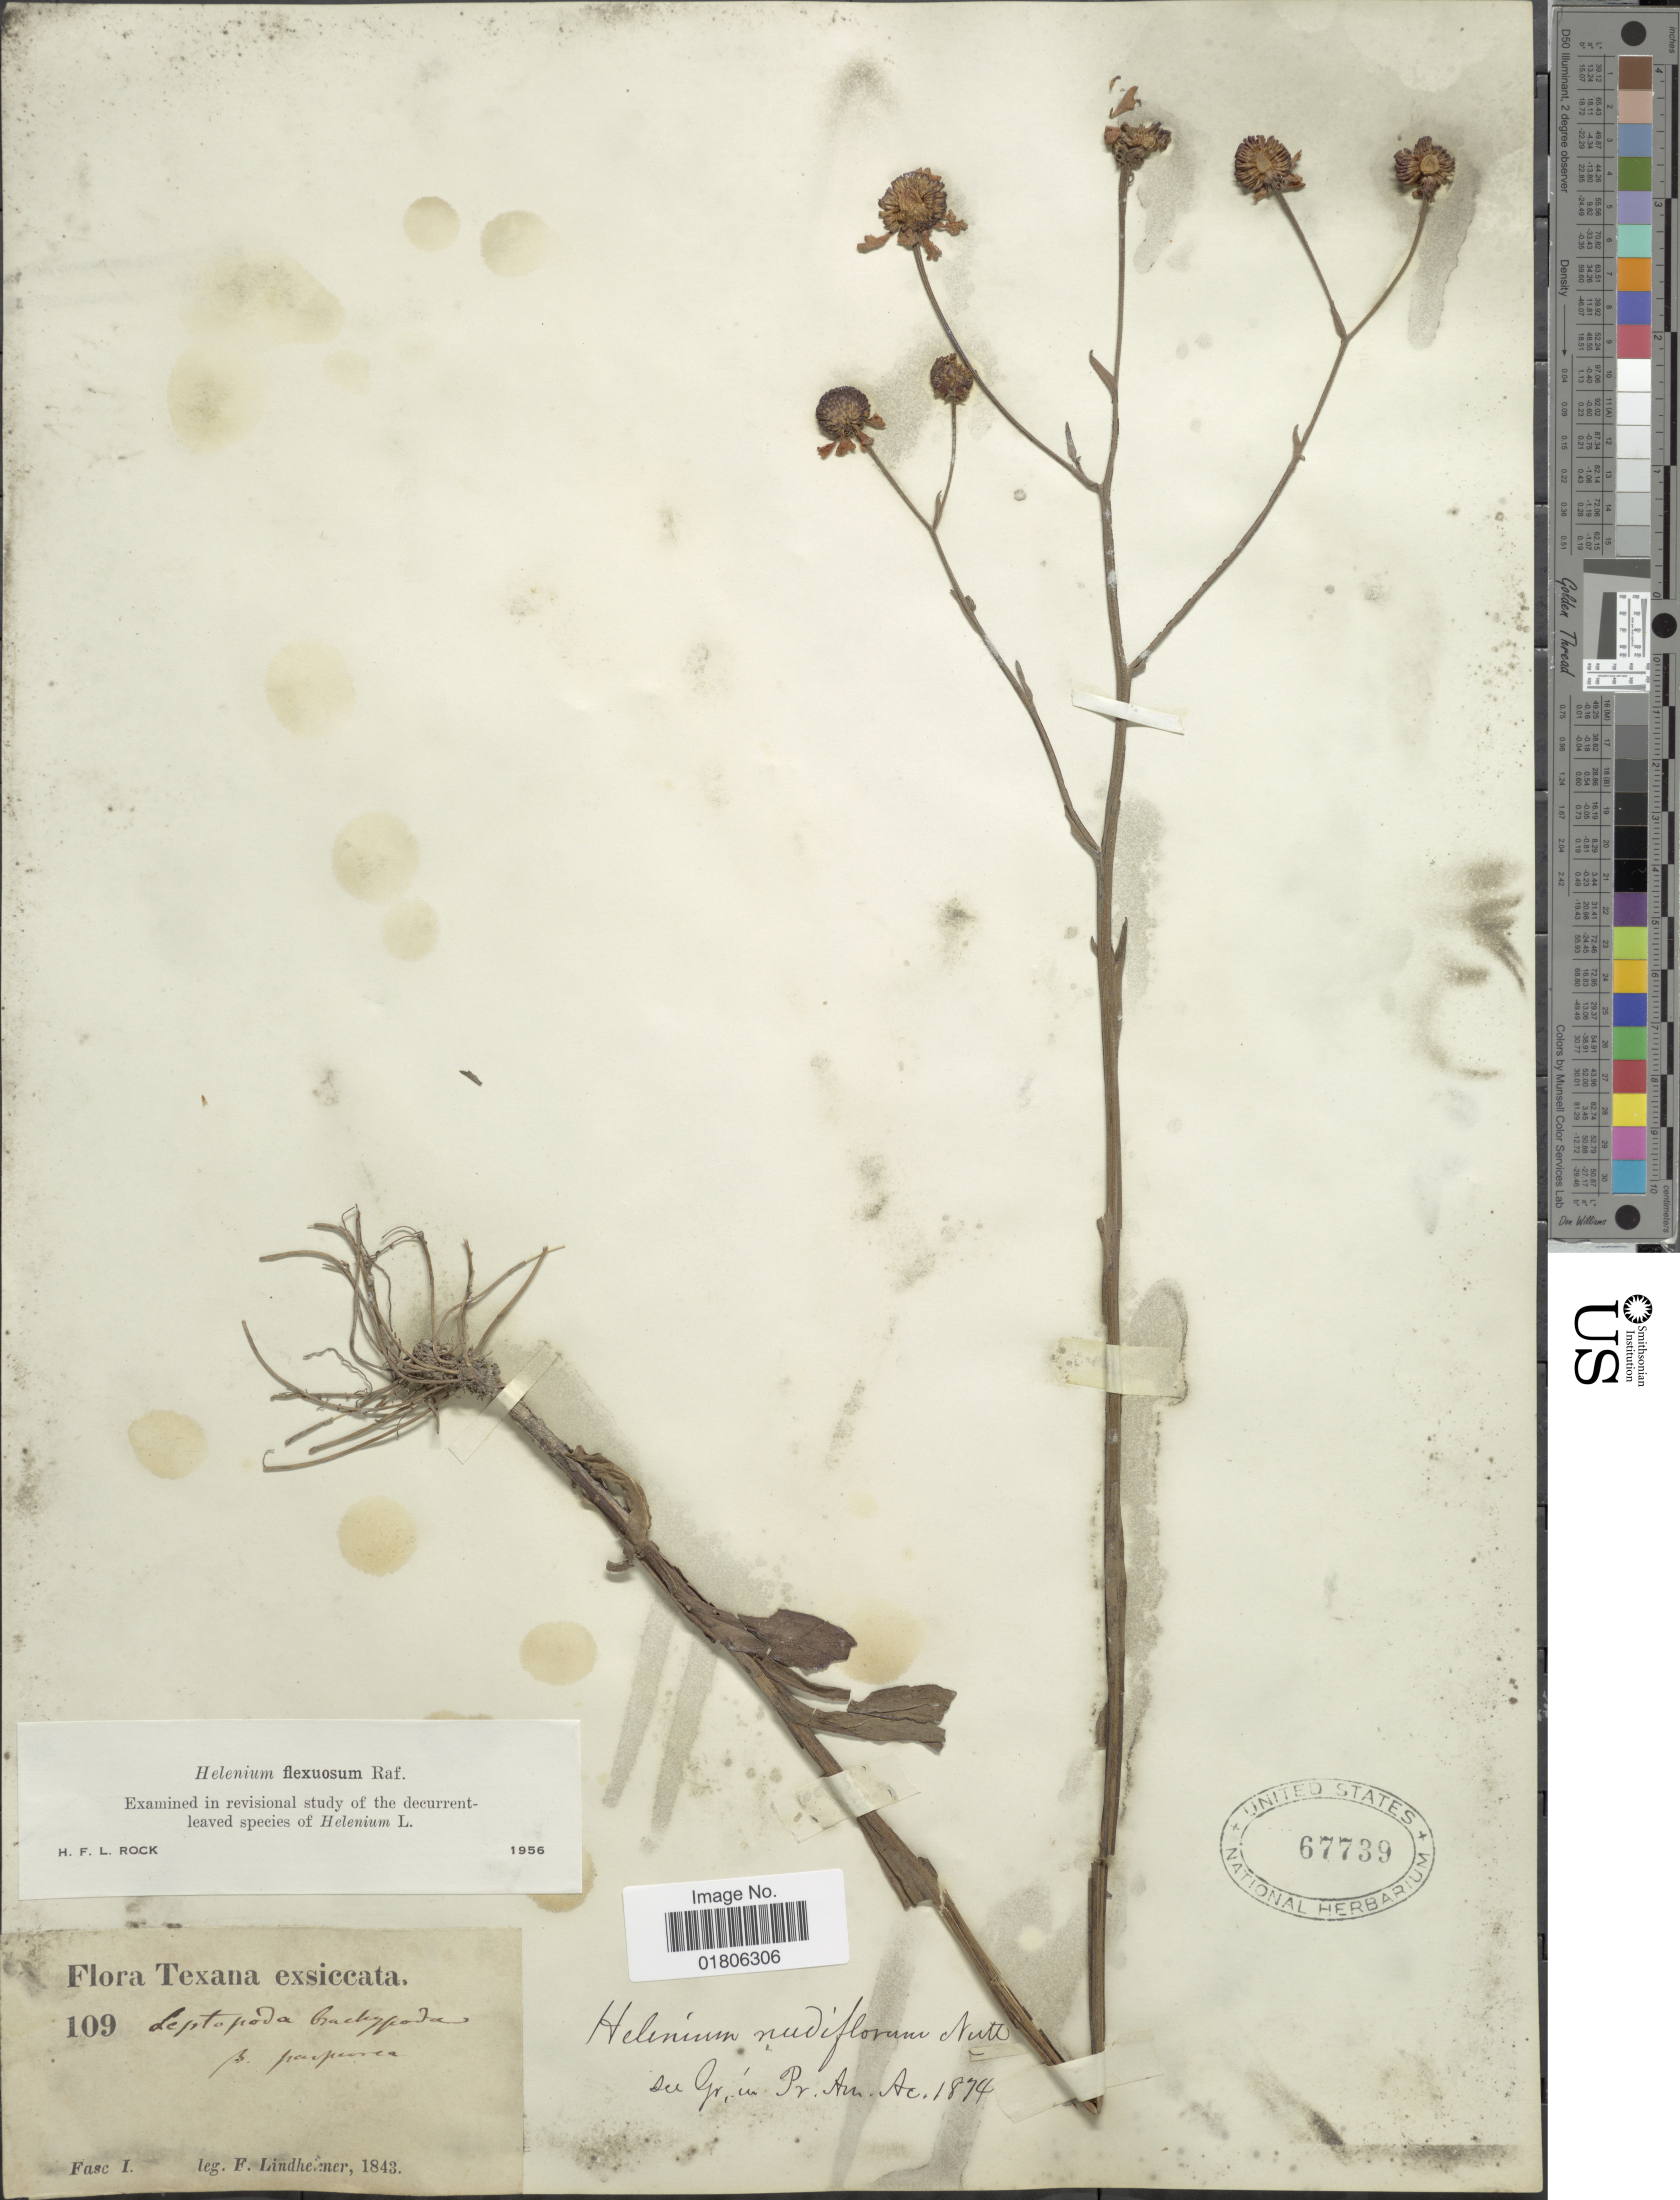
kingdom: Plantae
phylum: Tracheophyta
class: Magnoliopsida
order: Asterales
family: Asteraceae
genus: Helenium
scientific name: Helenium flexuosum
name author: Raf.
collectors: F. Lindheimer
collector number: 109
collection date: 1843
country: United States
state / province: Texas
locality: Fasc. I [unsure placement]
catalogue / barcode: US 67739